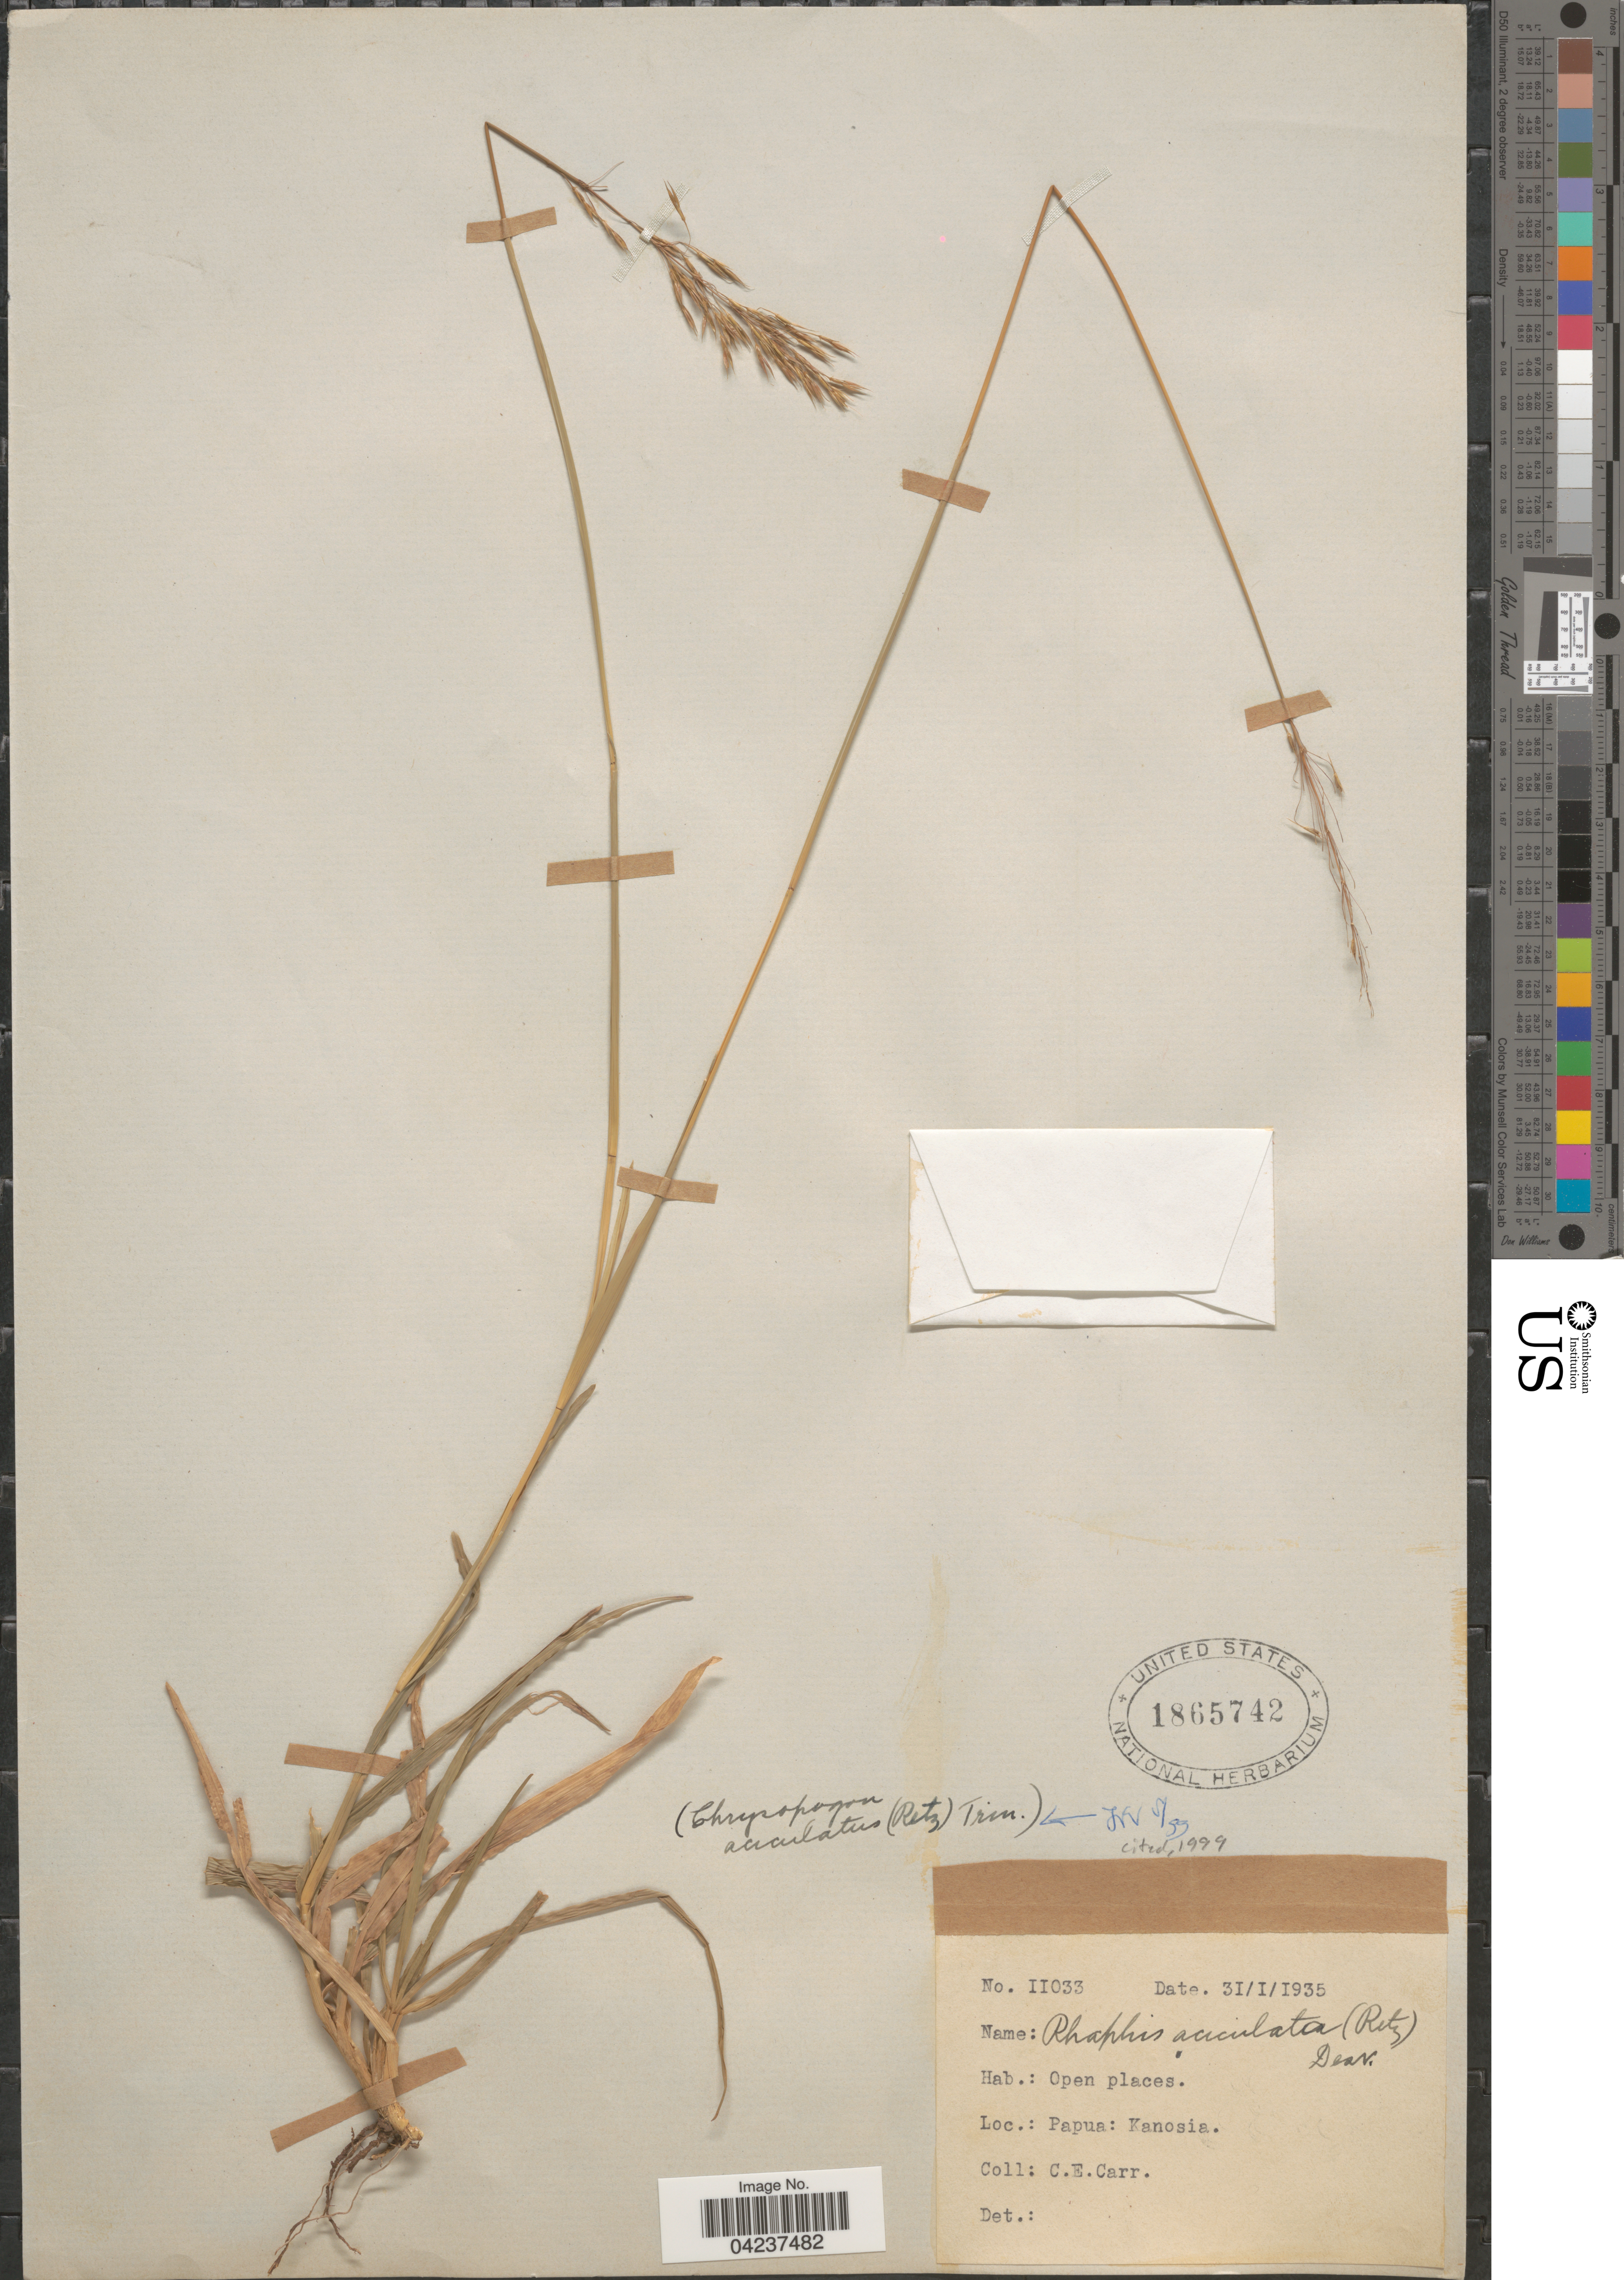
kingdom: Plantae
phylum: Tracheophyta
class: Liliopsida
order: Poales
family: Poaceae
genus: Chrysopogon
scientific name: Chrysopogon aciculatus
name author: (Retz.) Trin.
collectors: C. Carr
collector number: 11033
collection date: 1935-01-31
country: Papua New Guinea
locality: Papua: Kanosia.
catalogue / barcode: US 1865742